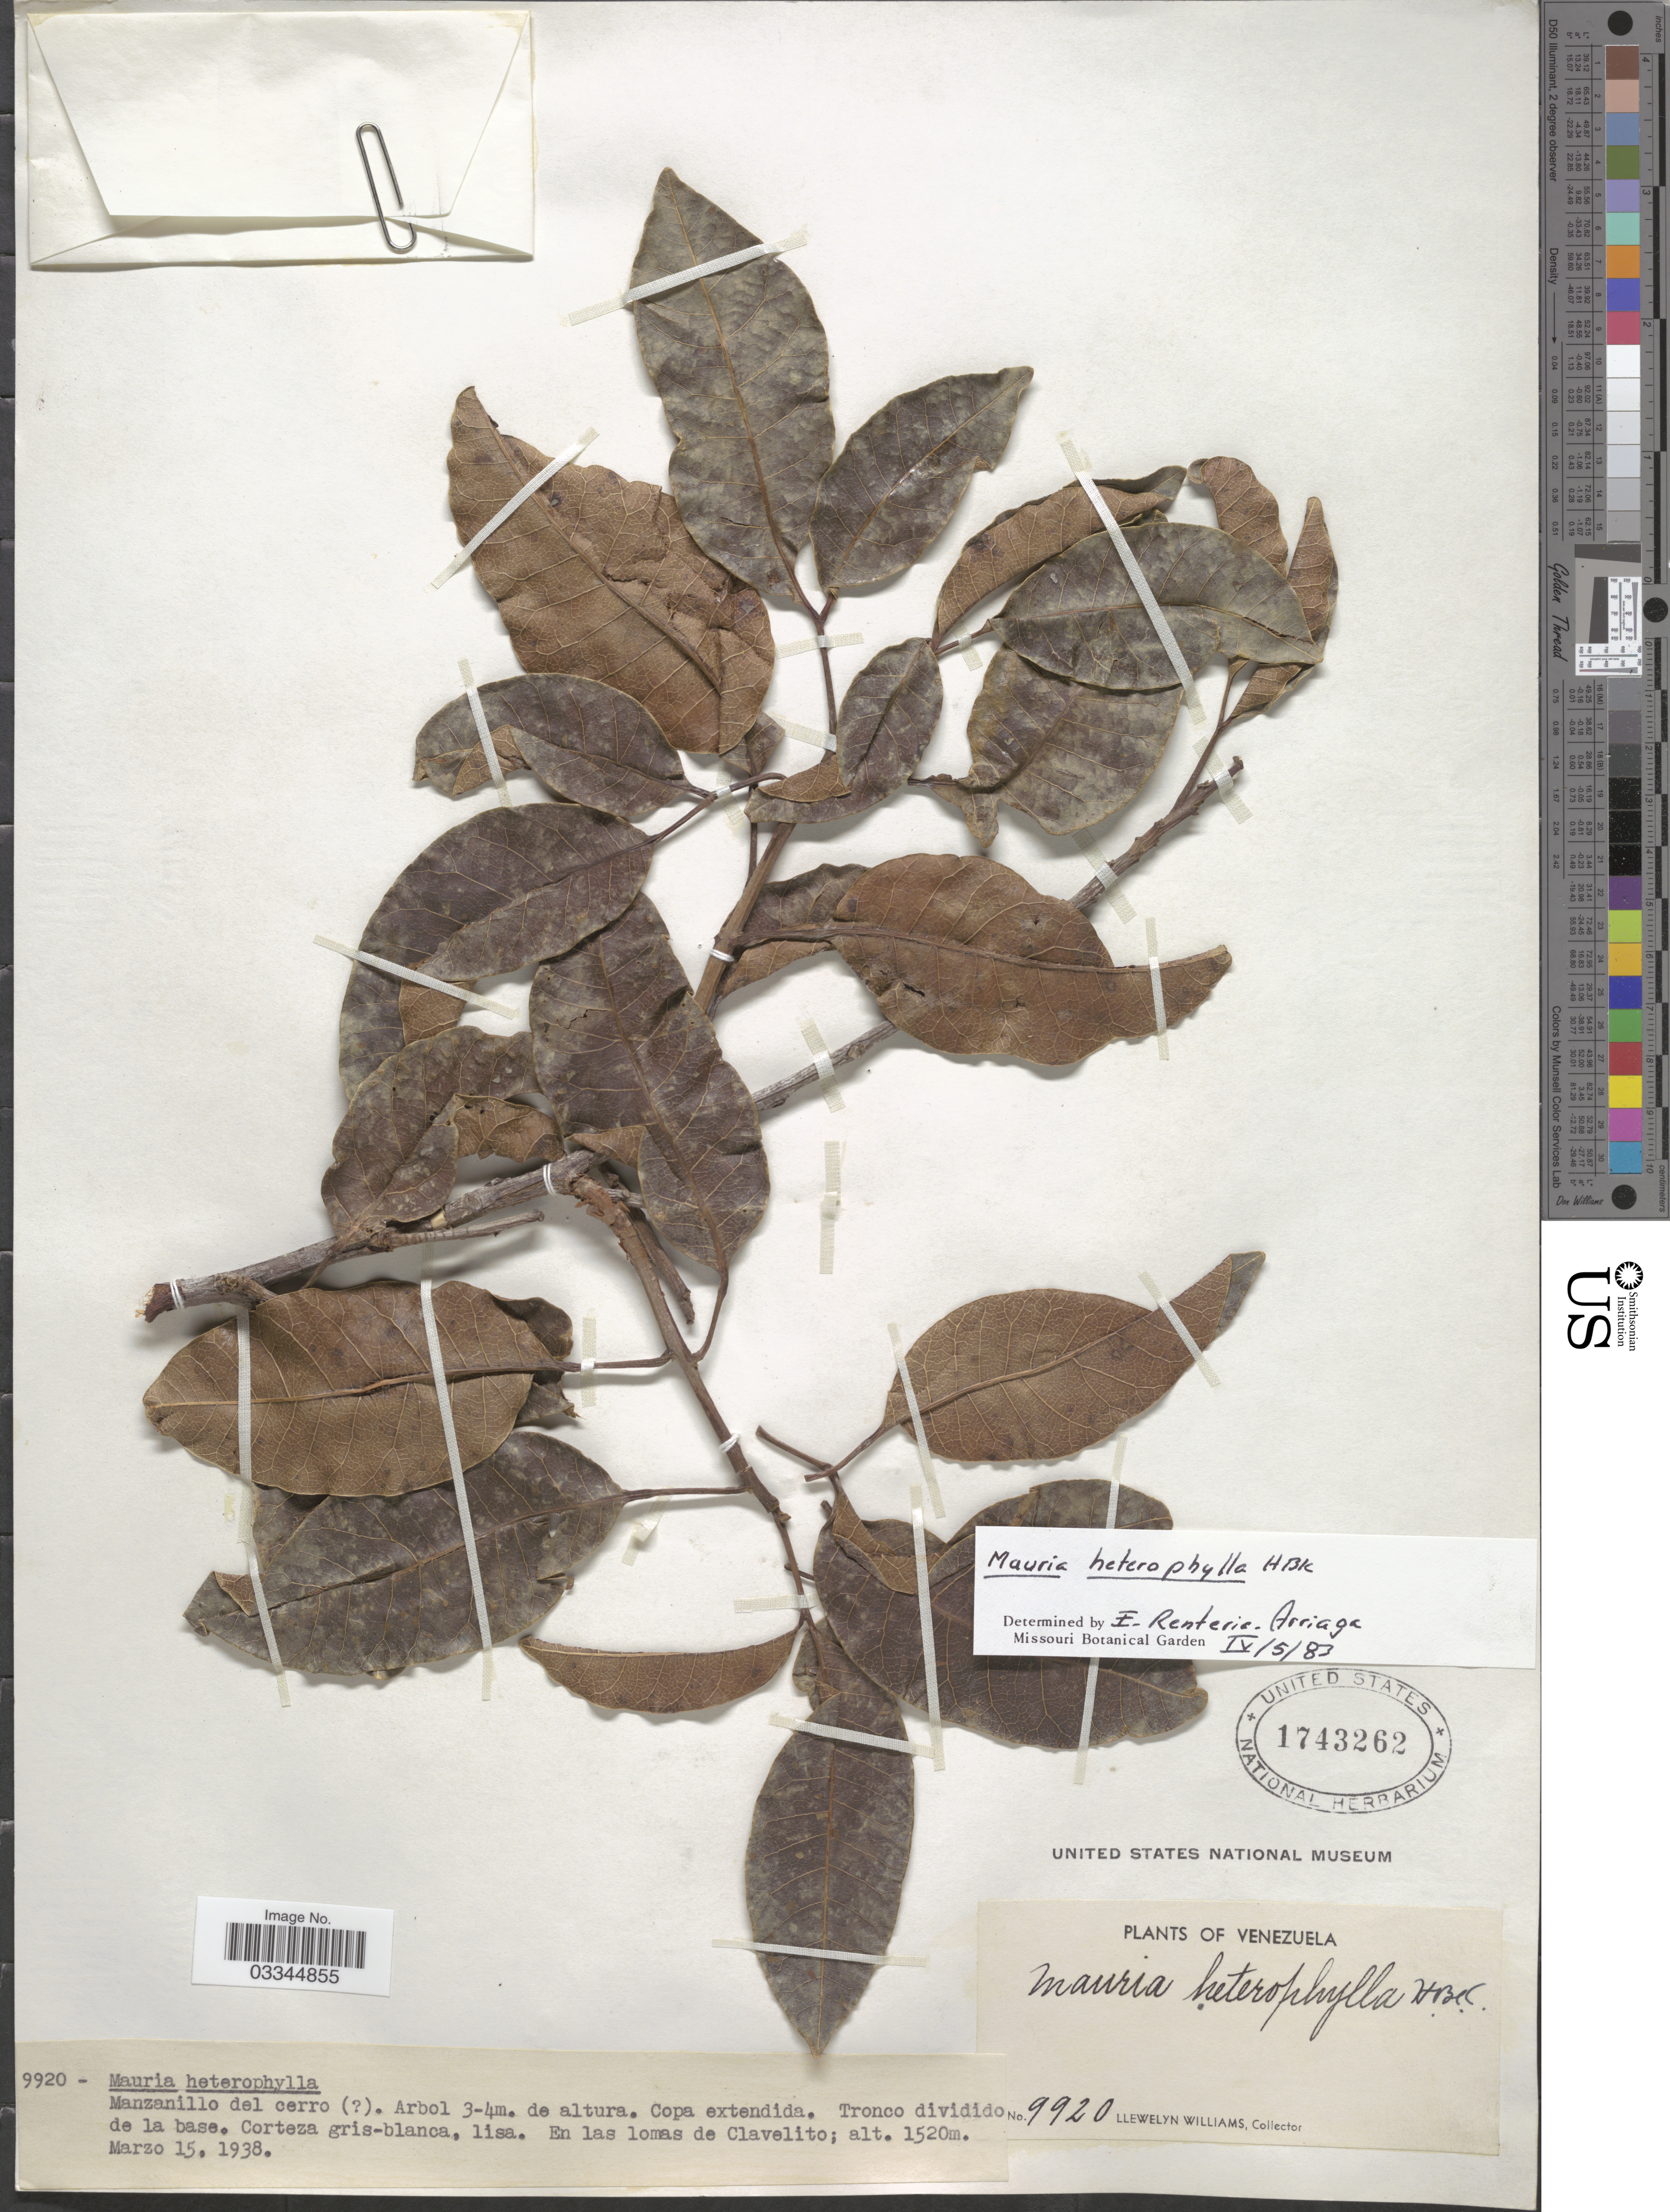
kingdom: Plantae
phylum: Tracheophyta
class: Magnoliopsida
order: Sapindales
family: Anacardiaceae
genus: Mauria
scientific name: Mauria heterophylla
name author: Kunth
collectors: Ll. Williams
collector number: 9920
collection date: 1938-03-15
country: Venezuela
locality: El las lomas de Clavelito.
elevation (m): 1520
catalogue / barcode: US 1743262